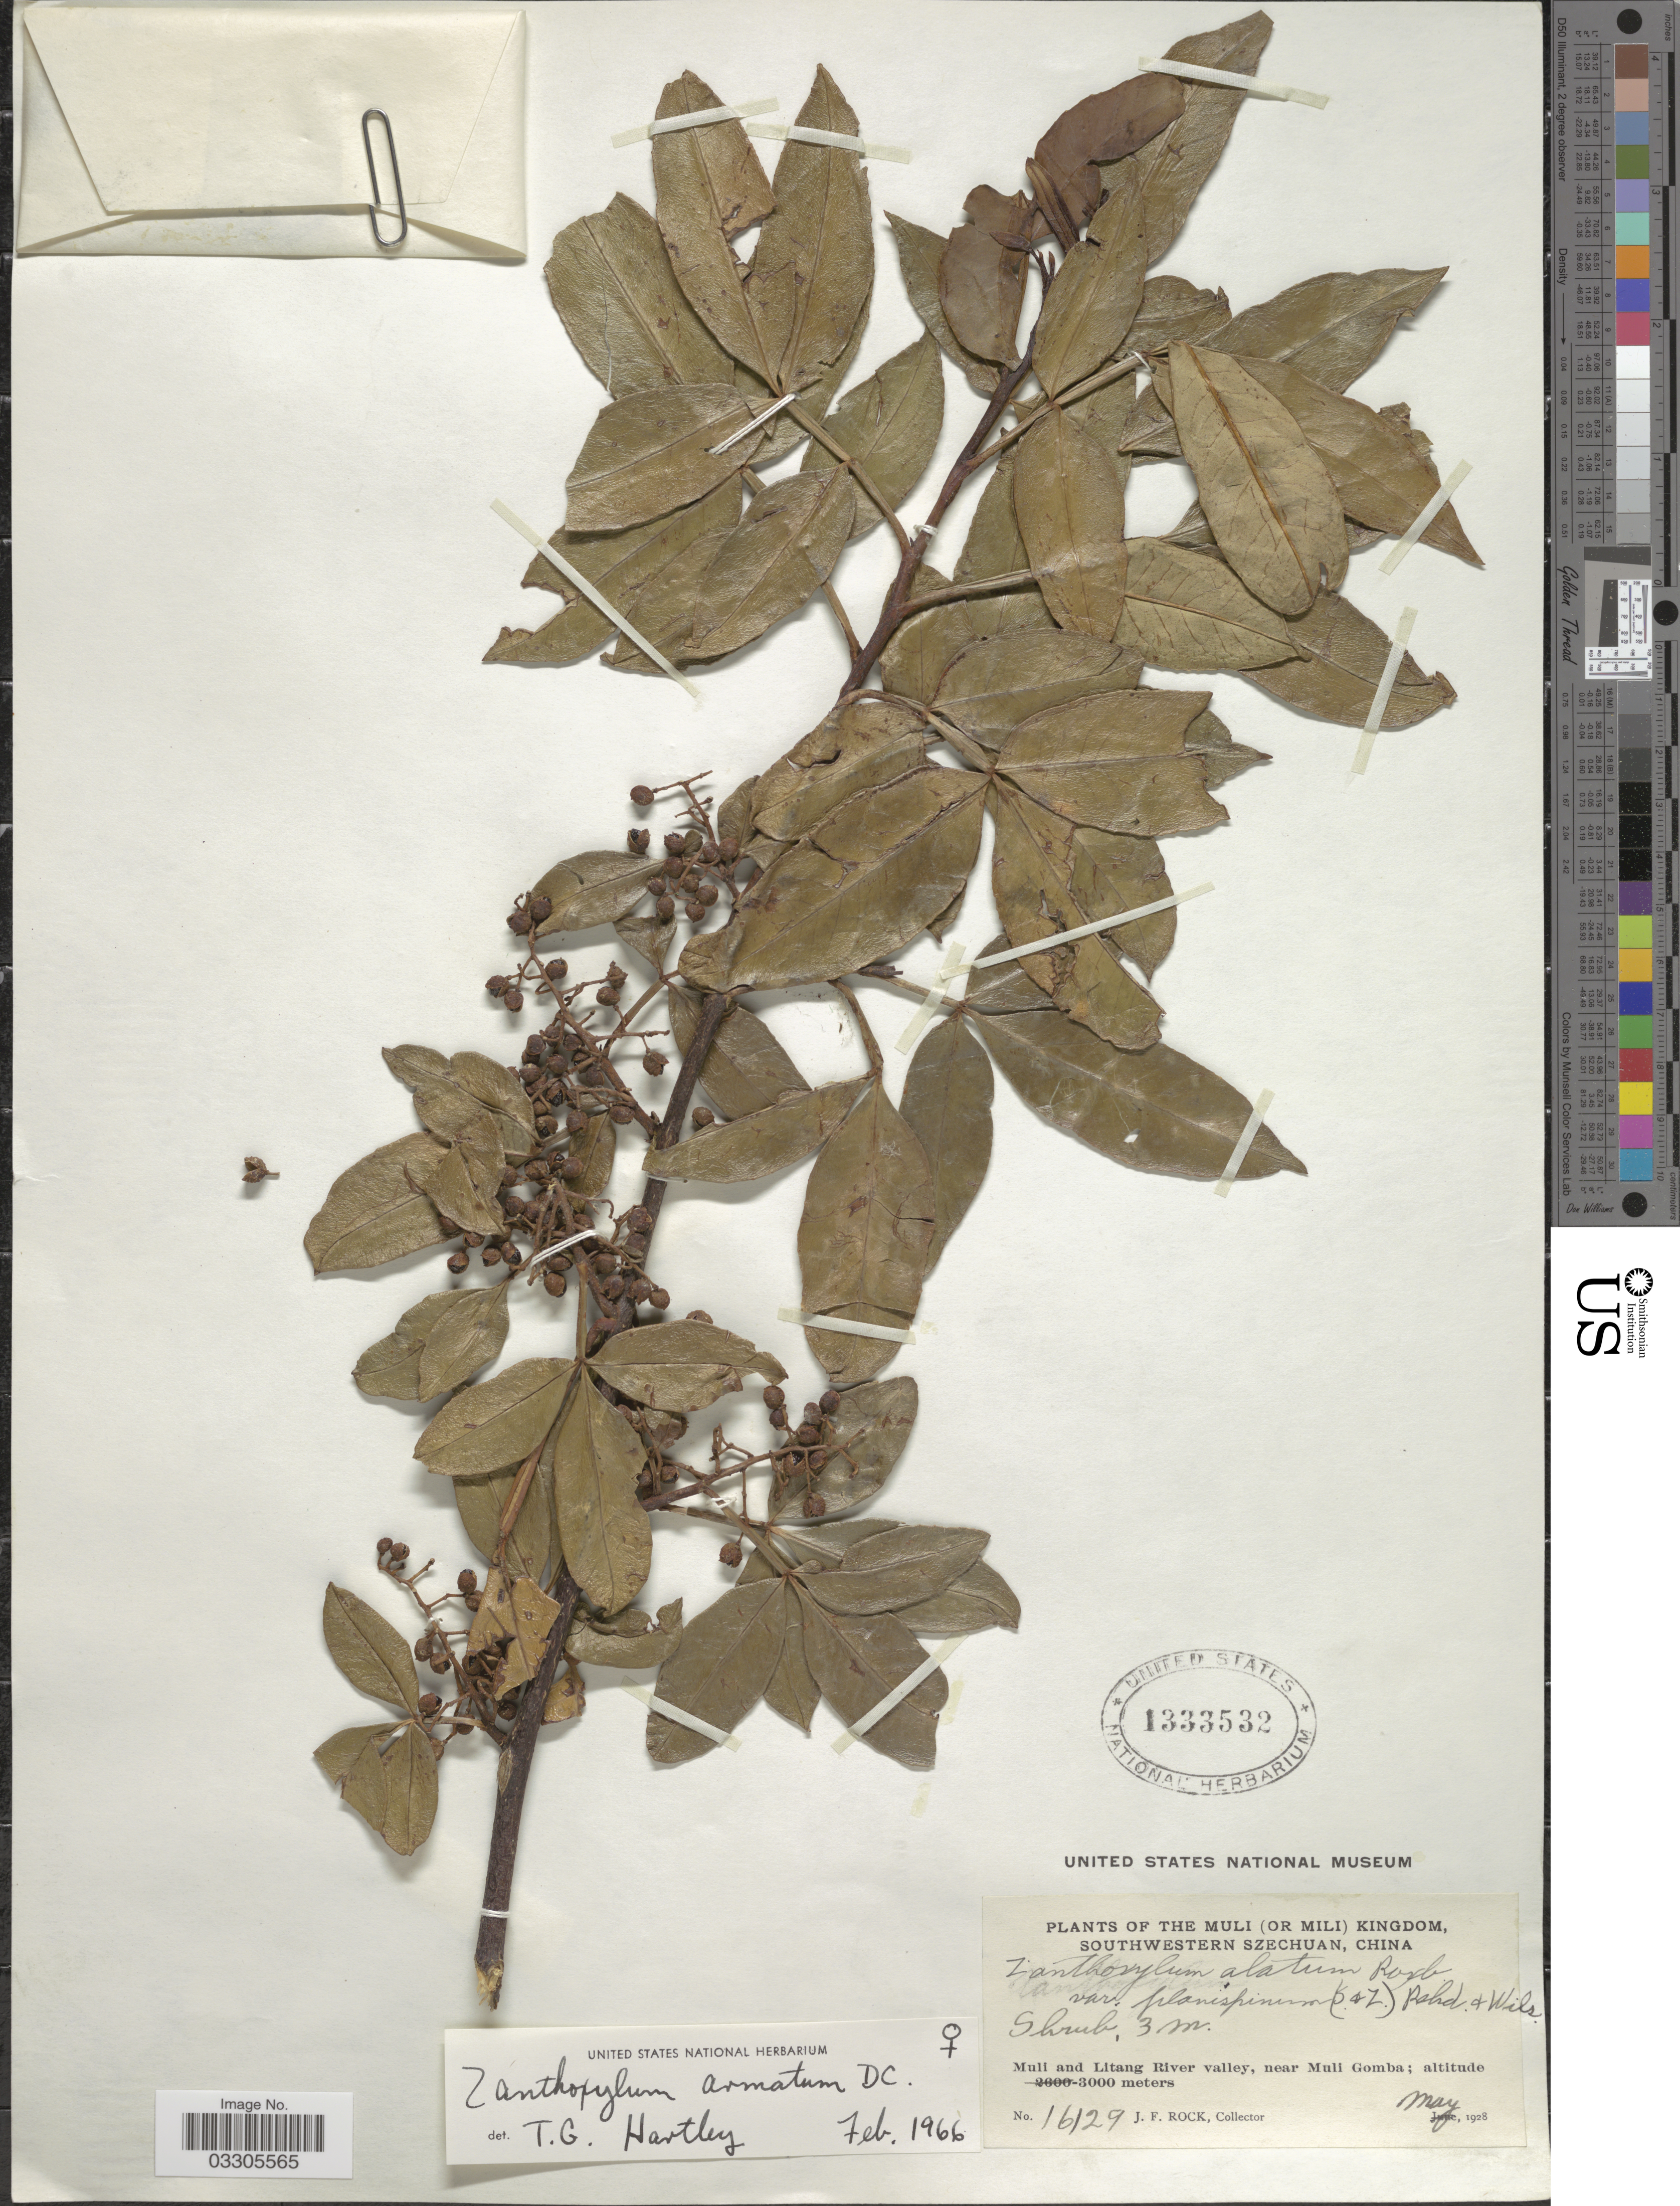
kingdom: Plantae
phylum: Tracheophyta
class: Magnoliopsida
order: Sapindales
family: Rutaceae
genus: Zanthoxylum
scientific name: Zanthoxylum armatum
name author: DC.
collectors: J. Rock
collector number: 16129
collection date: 1928-05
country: China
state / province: Sichuan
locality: The Muli (or Mili) Kingdom, Southwestern Szechuan, Muli and Litang River valley, near Muli Gomba.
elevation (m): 3000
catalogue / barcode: US 1333532